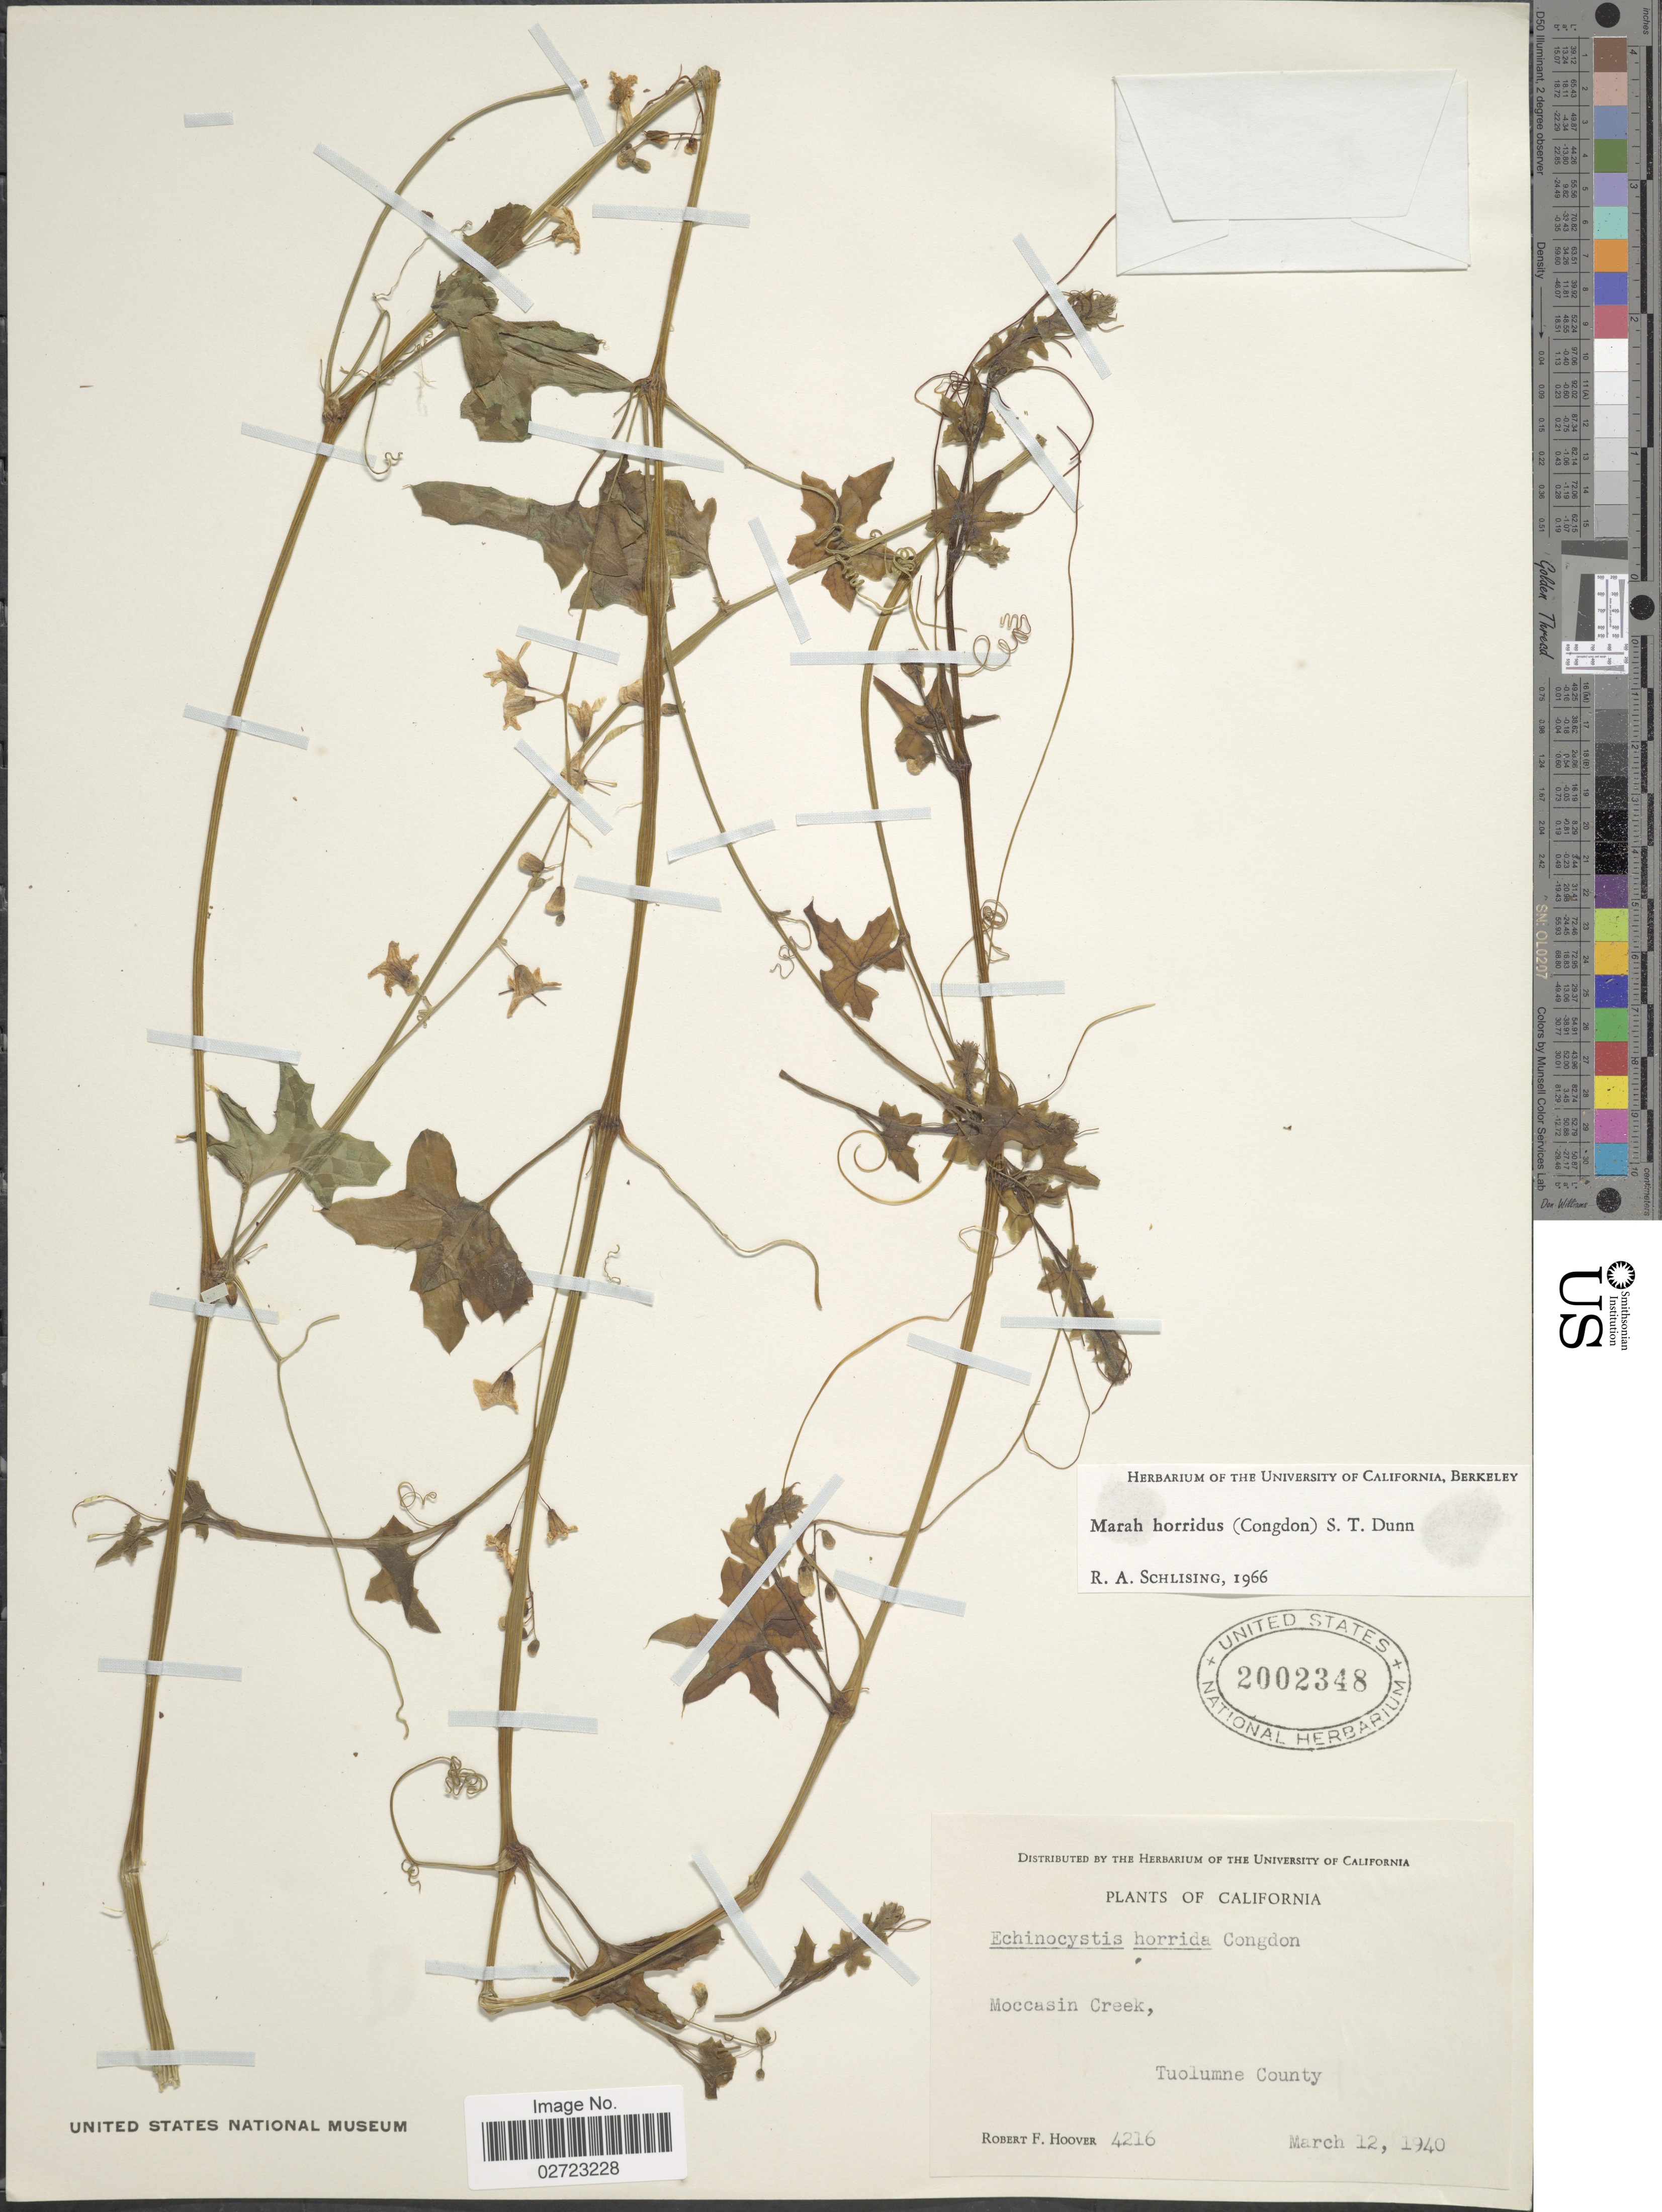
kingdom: Plantae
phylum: Tracheophyta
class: Magnoliopsida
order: Cucurbitales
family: Cucurbitaceae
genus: Marah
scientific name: Marah horrida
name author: (Congdon) Dunn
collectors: R. F. Hoover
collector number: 4216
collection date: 1940-03-12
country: United States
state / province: California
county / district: Tuolumne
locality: Moccasin Creek, Tuolumne Creek.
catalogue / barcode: US 2002348